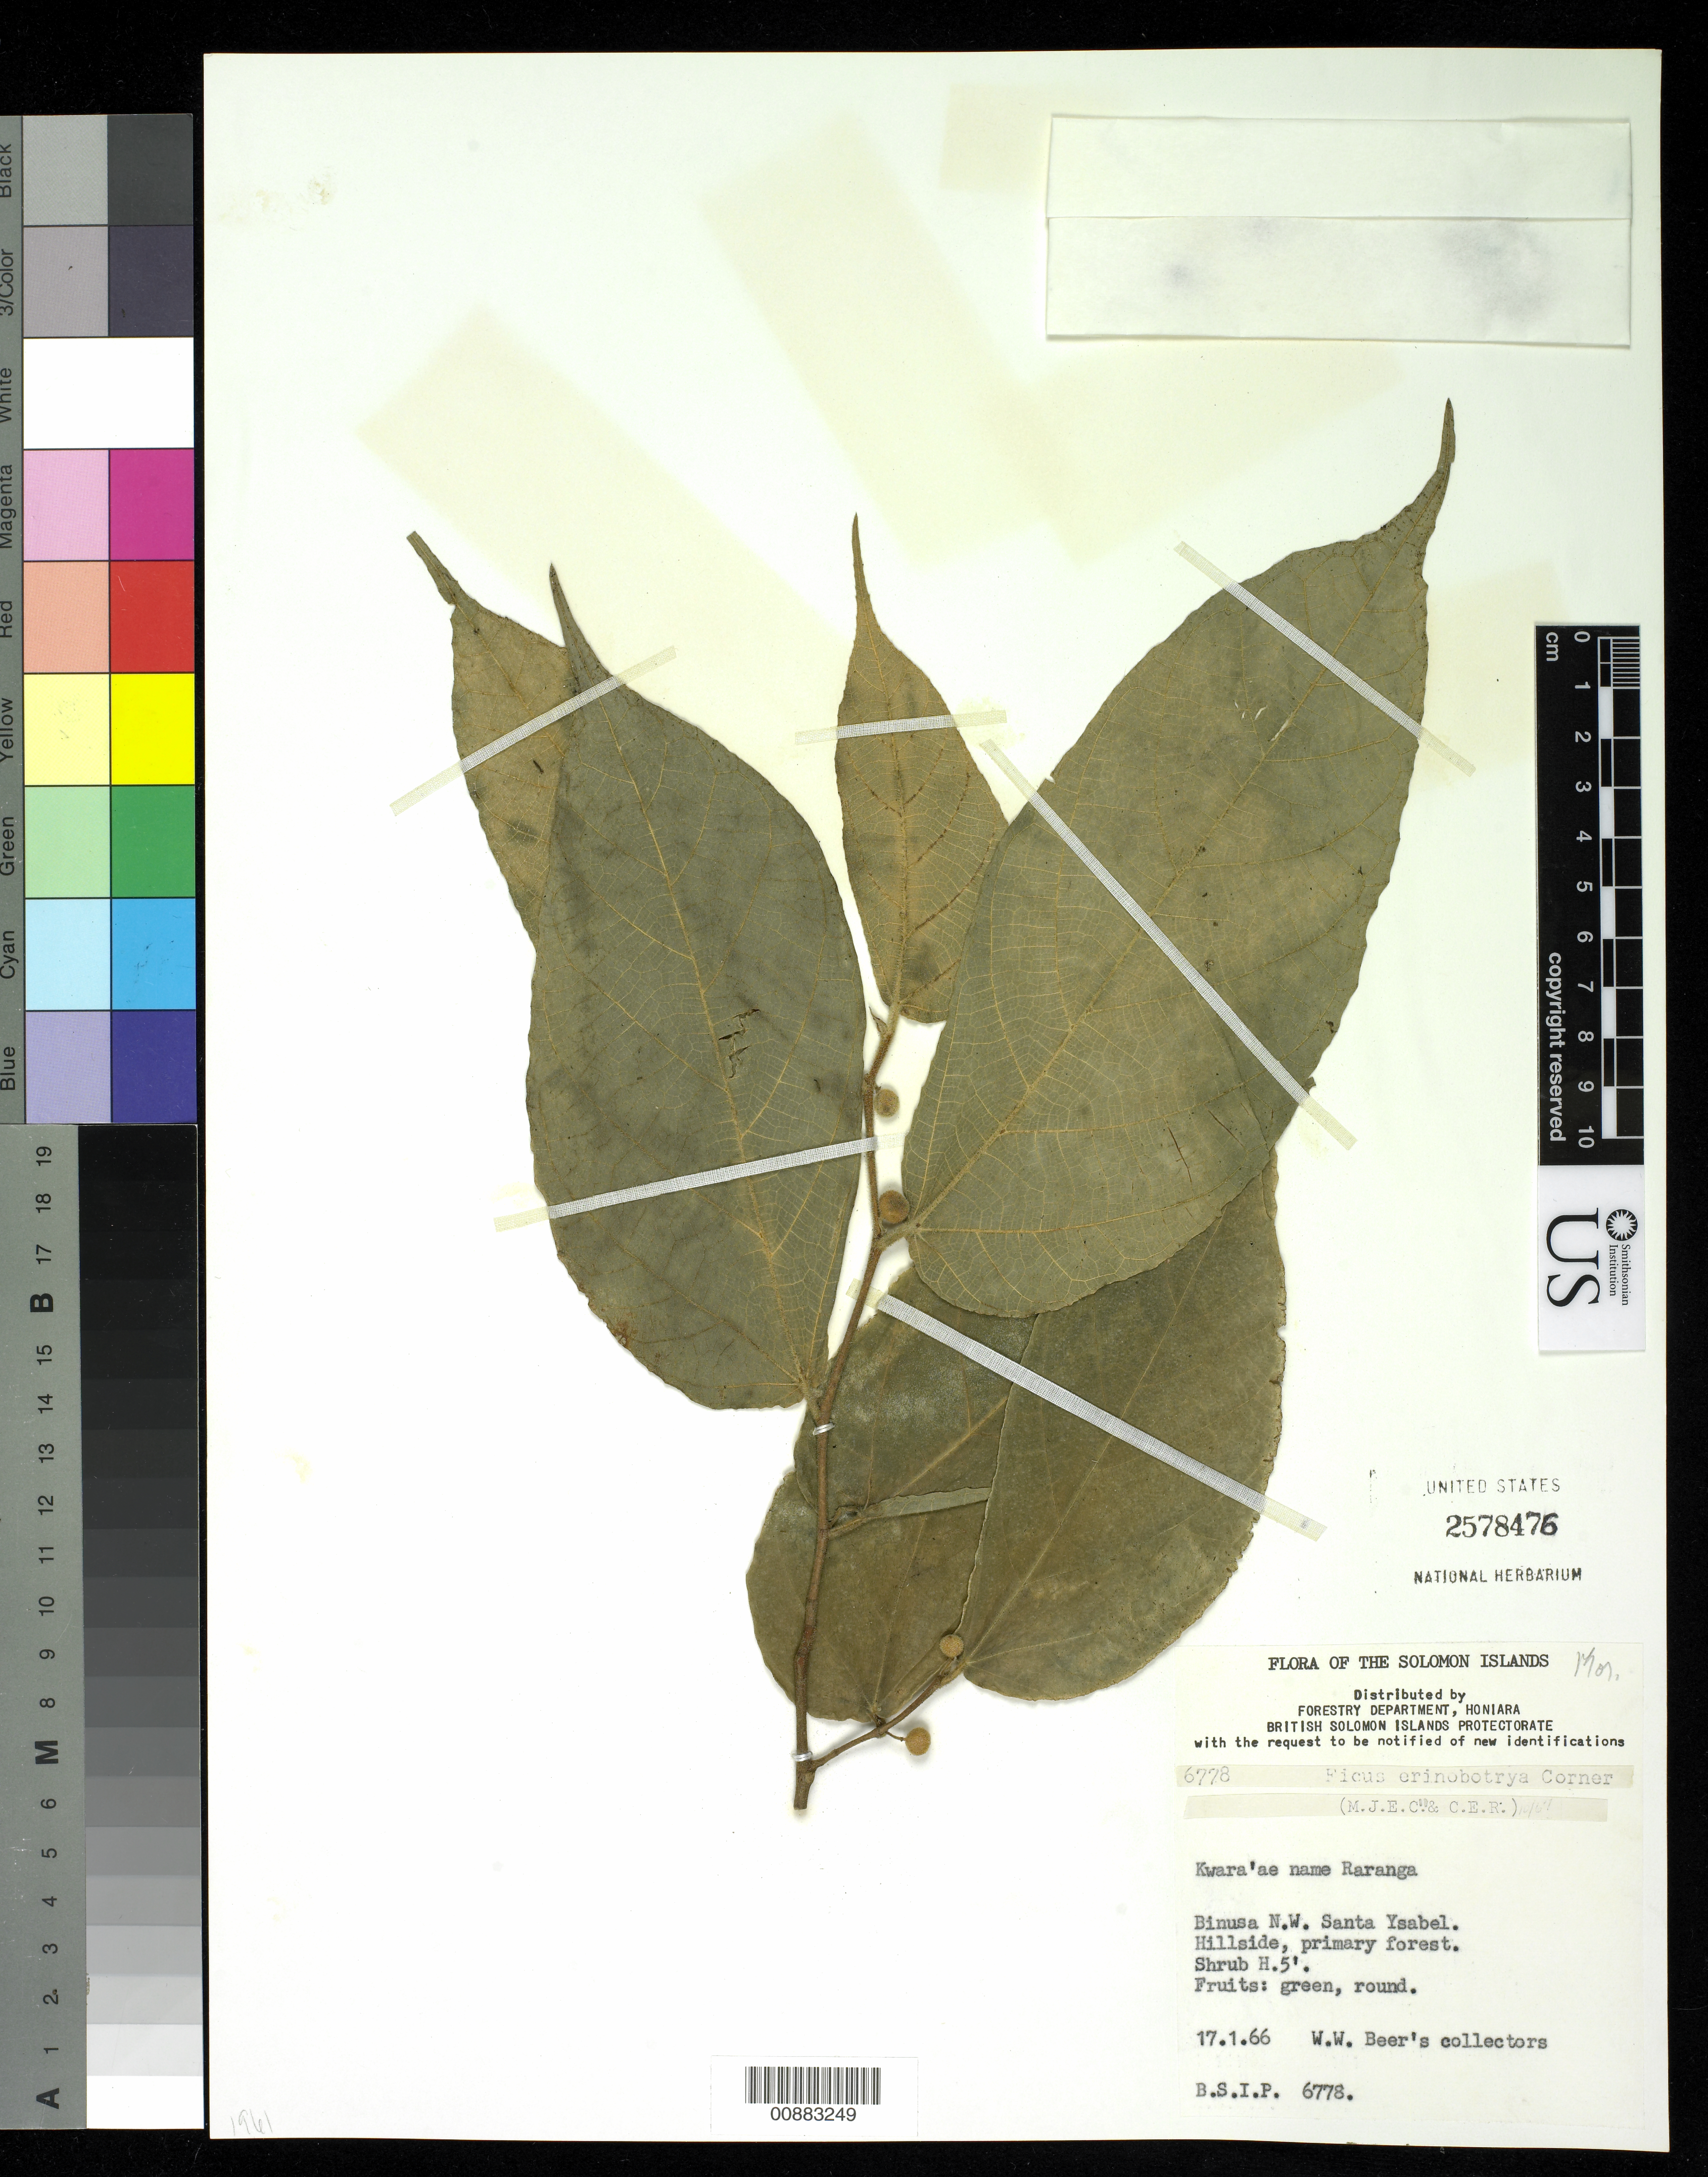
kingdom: Plantae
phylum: Tracheophyta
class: Magnoliopsida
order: Rosales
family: Moraceae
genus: Ficus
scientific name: Ficus erinobotrya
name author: Corner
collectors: W. Beer's Collectors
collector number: BSIP 6778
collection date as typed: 17 Jan 1966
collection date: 1966-01-17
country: Solomon Islands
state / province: Isabel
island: Santa Isabel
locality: Binusa N.W. Santa Isabel.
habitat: Hillside, primary forest.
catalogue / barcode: US 2578476